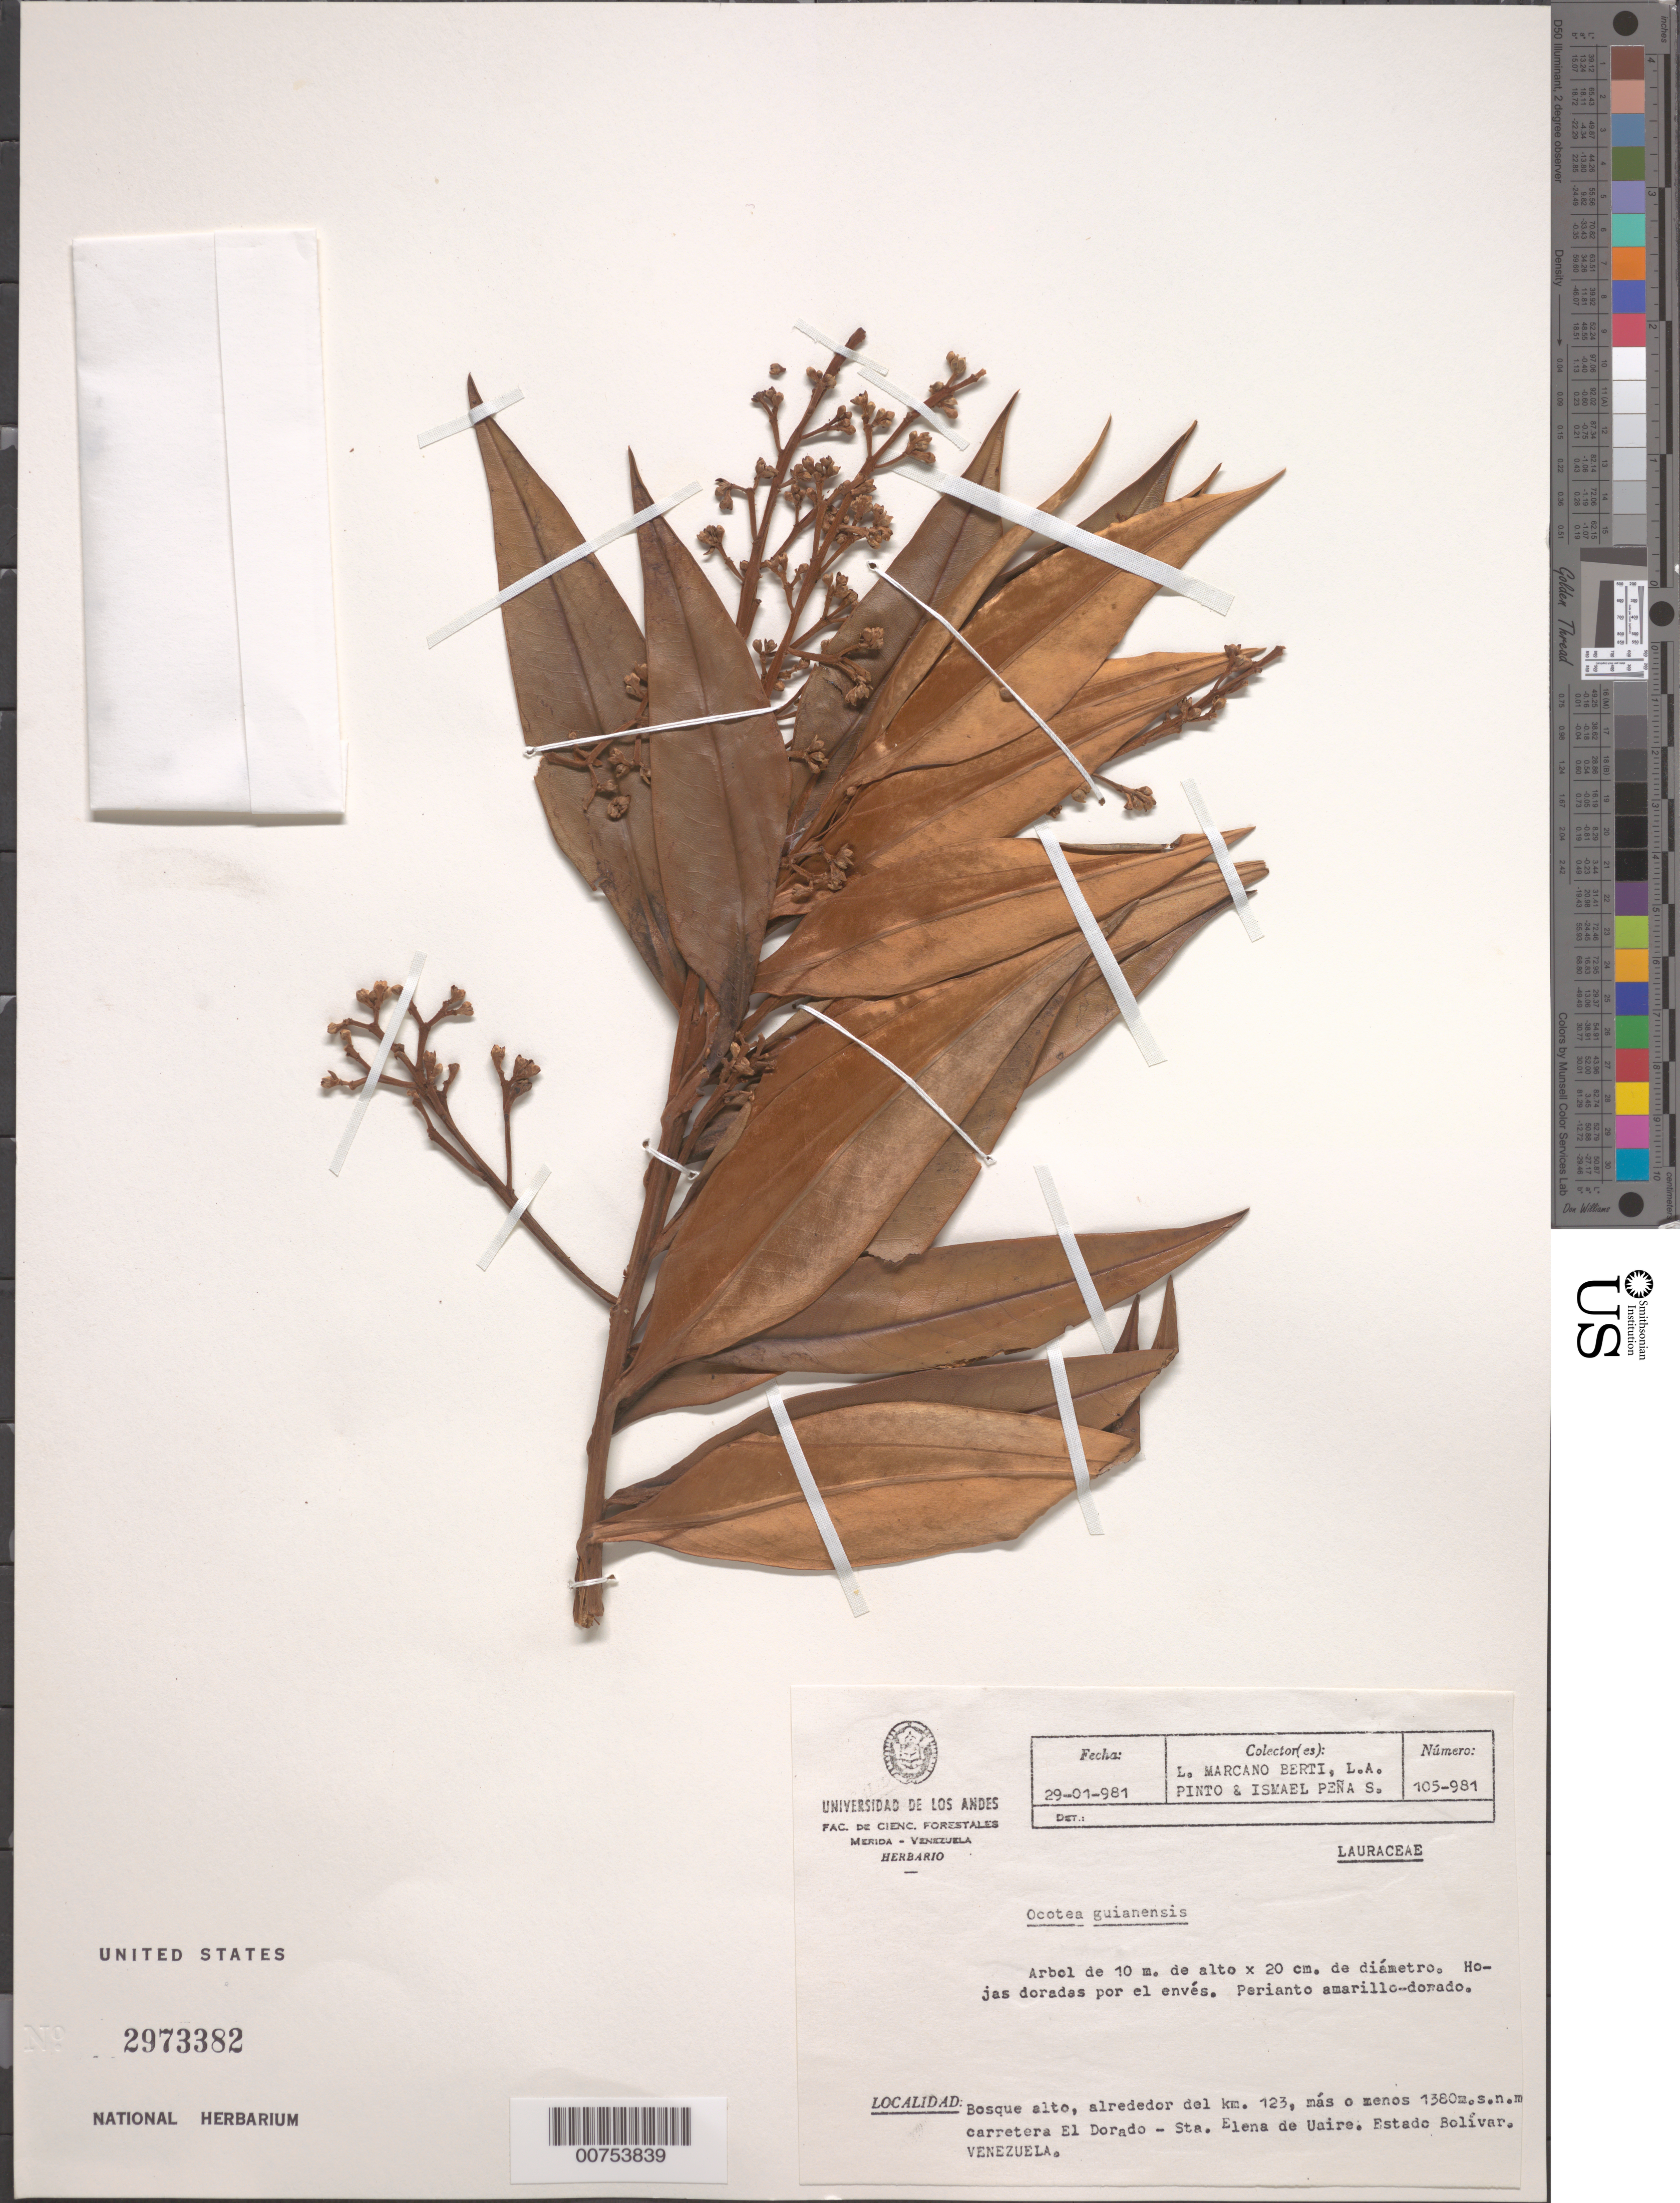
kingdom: Plantae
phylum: Tracheophyta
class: Magnoliopsida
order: Laurales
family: Lauraceae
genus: Ocotea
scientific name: Ocotea guianensis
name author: Aubl.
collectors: L. Marcano-Berti, L. Pinto & I. Peña S.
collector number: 981 105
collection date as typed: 29-Jan-81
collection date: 1981-01-29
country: Venezuela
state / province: Bolívar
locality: Carretera El Dorado - Santa Elena de Uairen road, km 123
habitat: High forest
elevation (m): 1380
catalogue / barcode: US 2973382